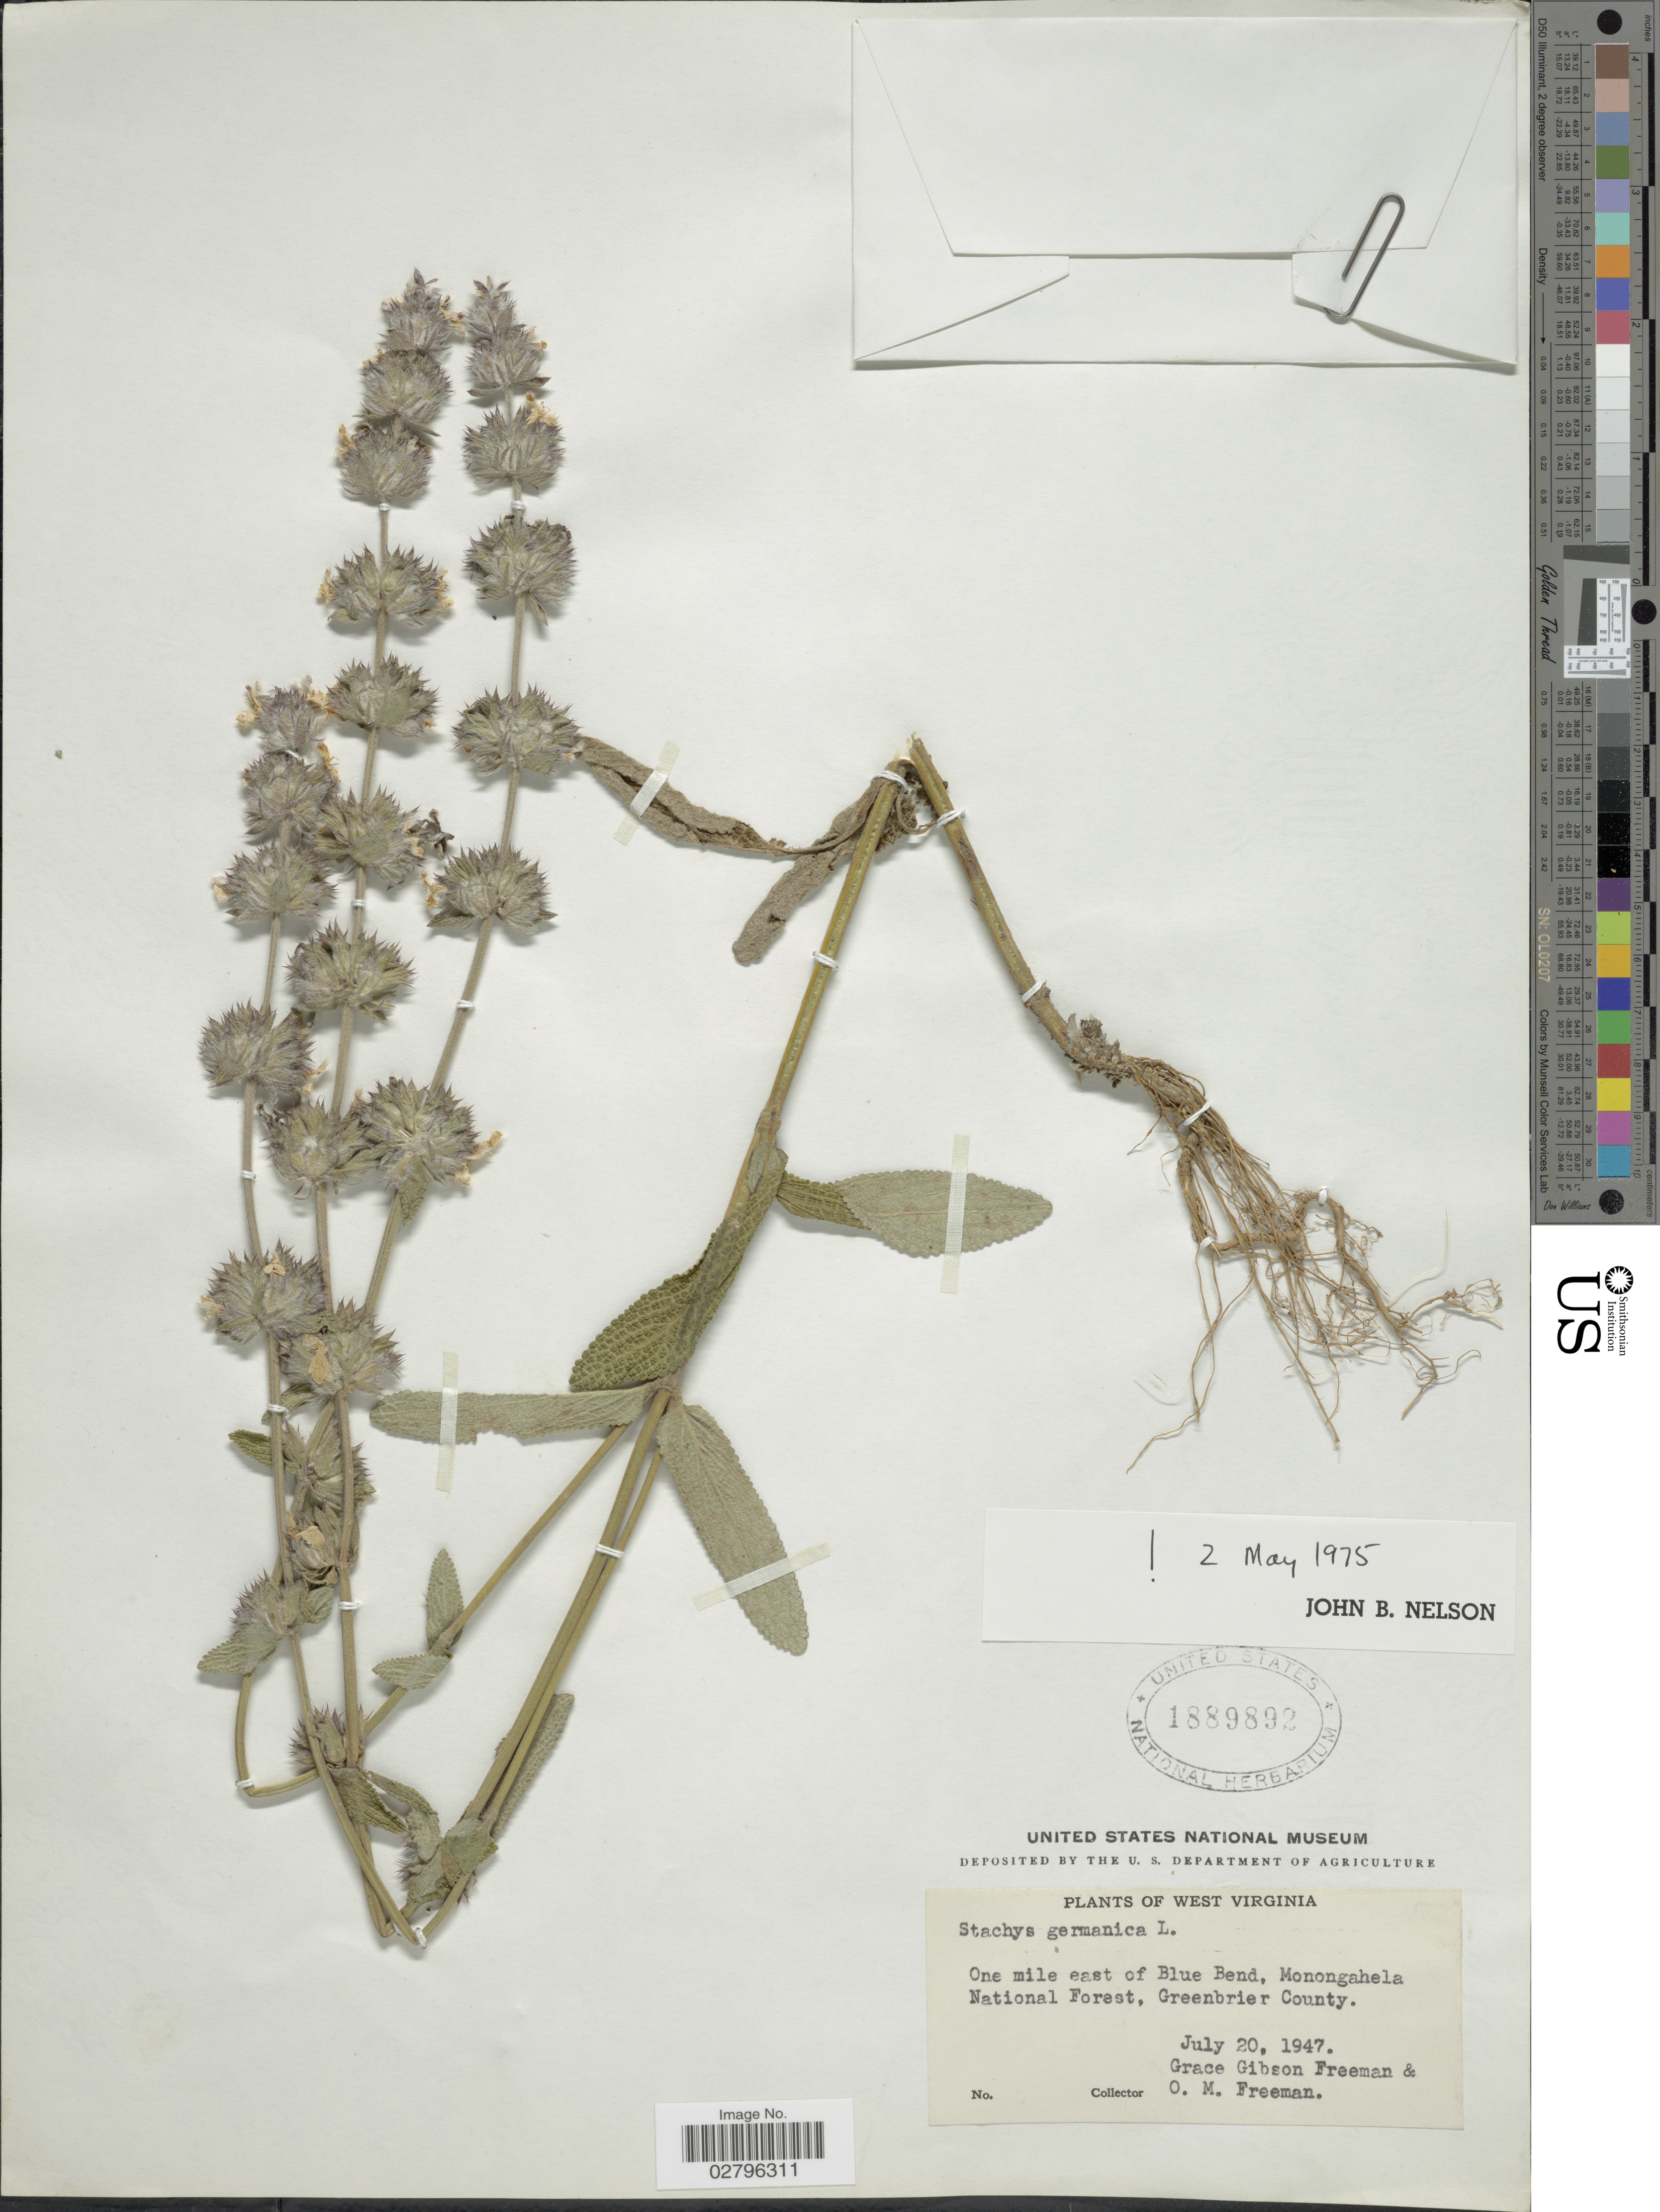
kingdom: Plantae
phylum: Tracheophyta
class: Magnoliopsida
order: Lamiales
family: Lamiaceae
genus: Stachys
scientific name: Stachys germanica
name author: L.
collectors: G. Freeman & O. Freeman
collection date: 1947-07-20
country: United States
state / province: West Virginia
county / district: Greenbrier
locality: One mile east of Blue Bend, Monongahela National Forest, Greenbrier County.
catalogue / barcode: US 1889892